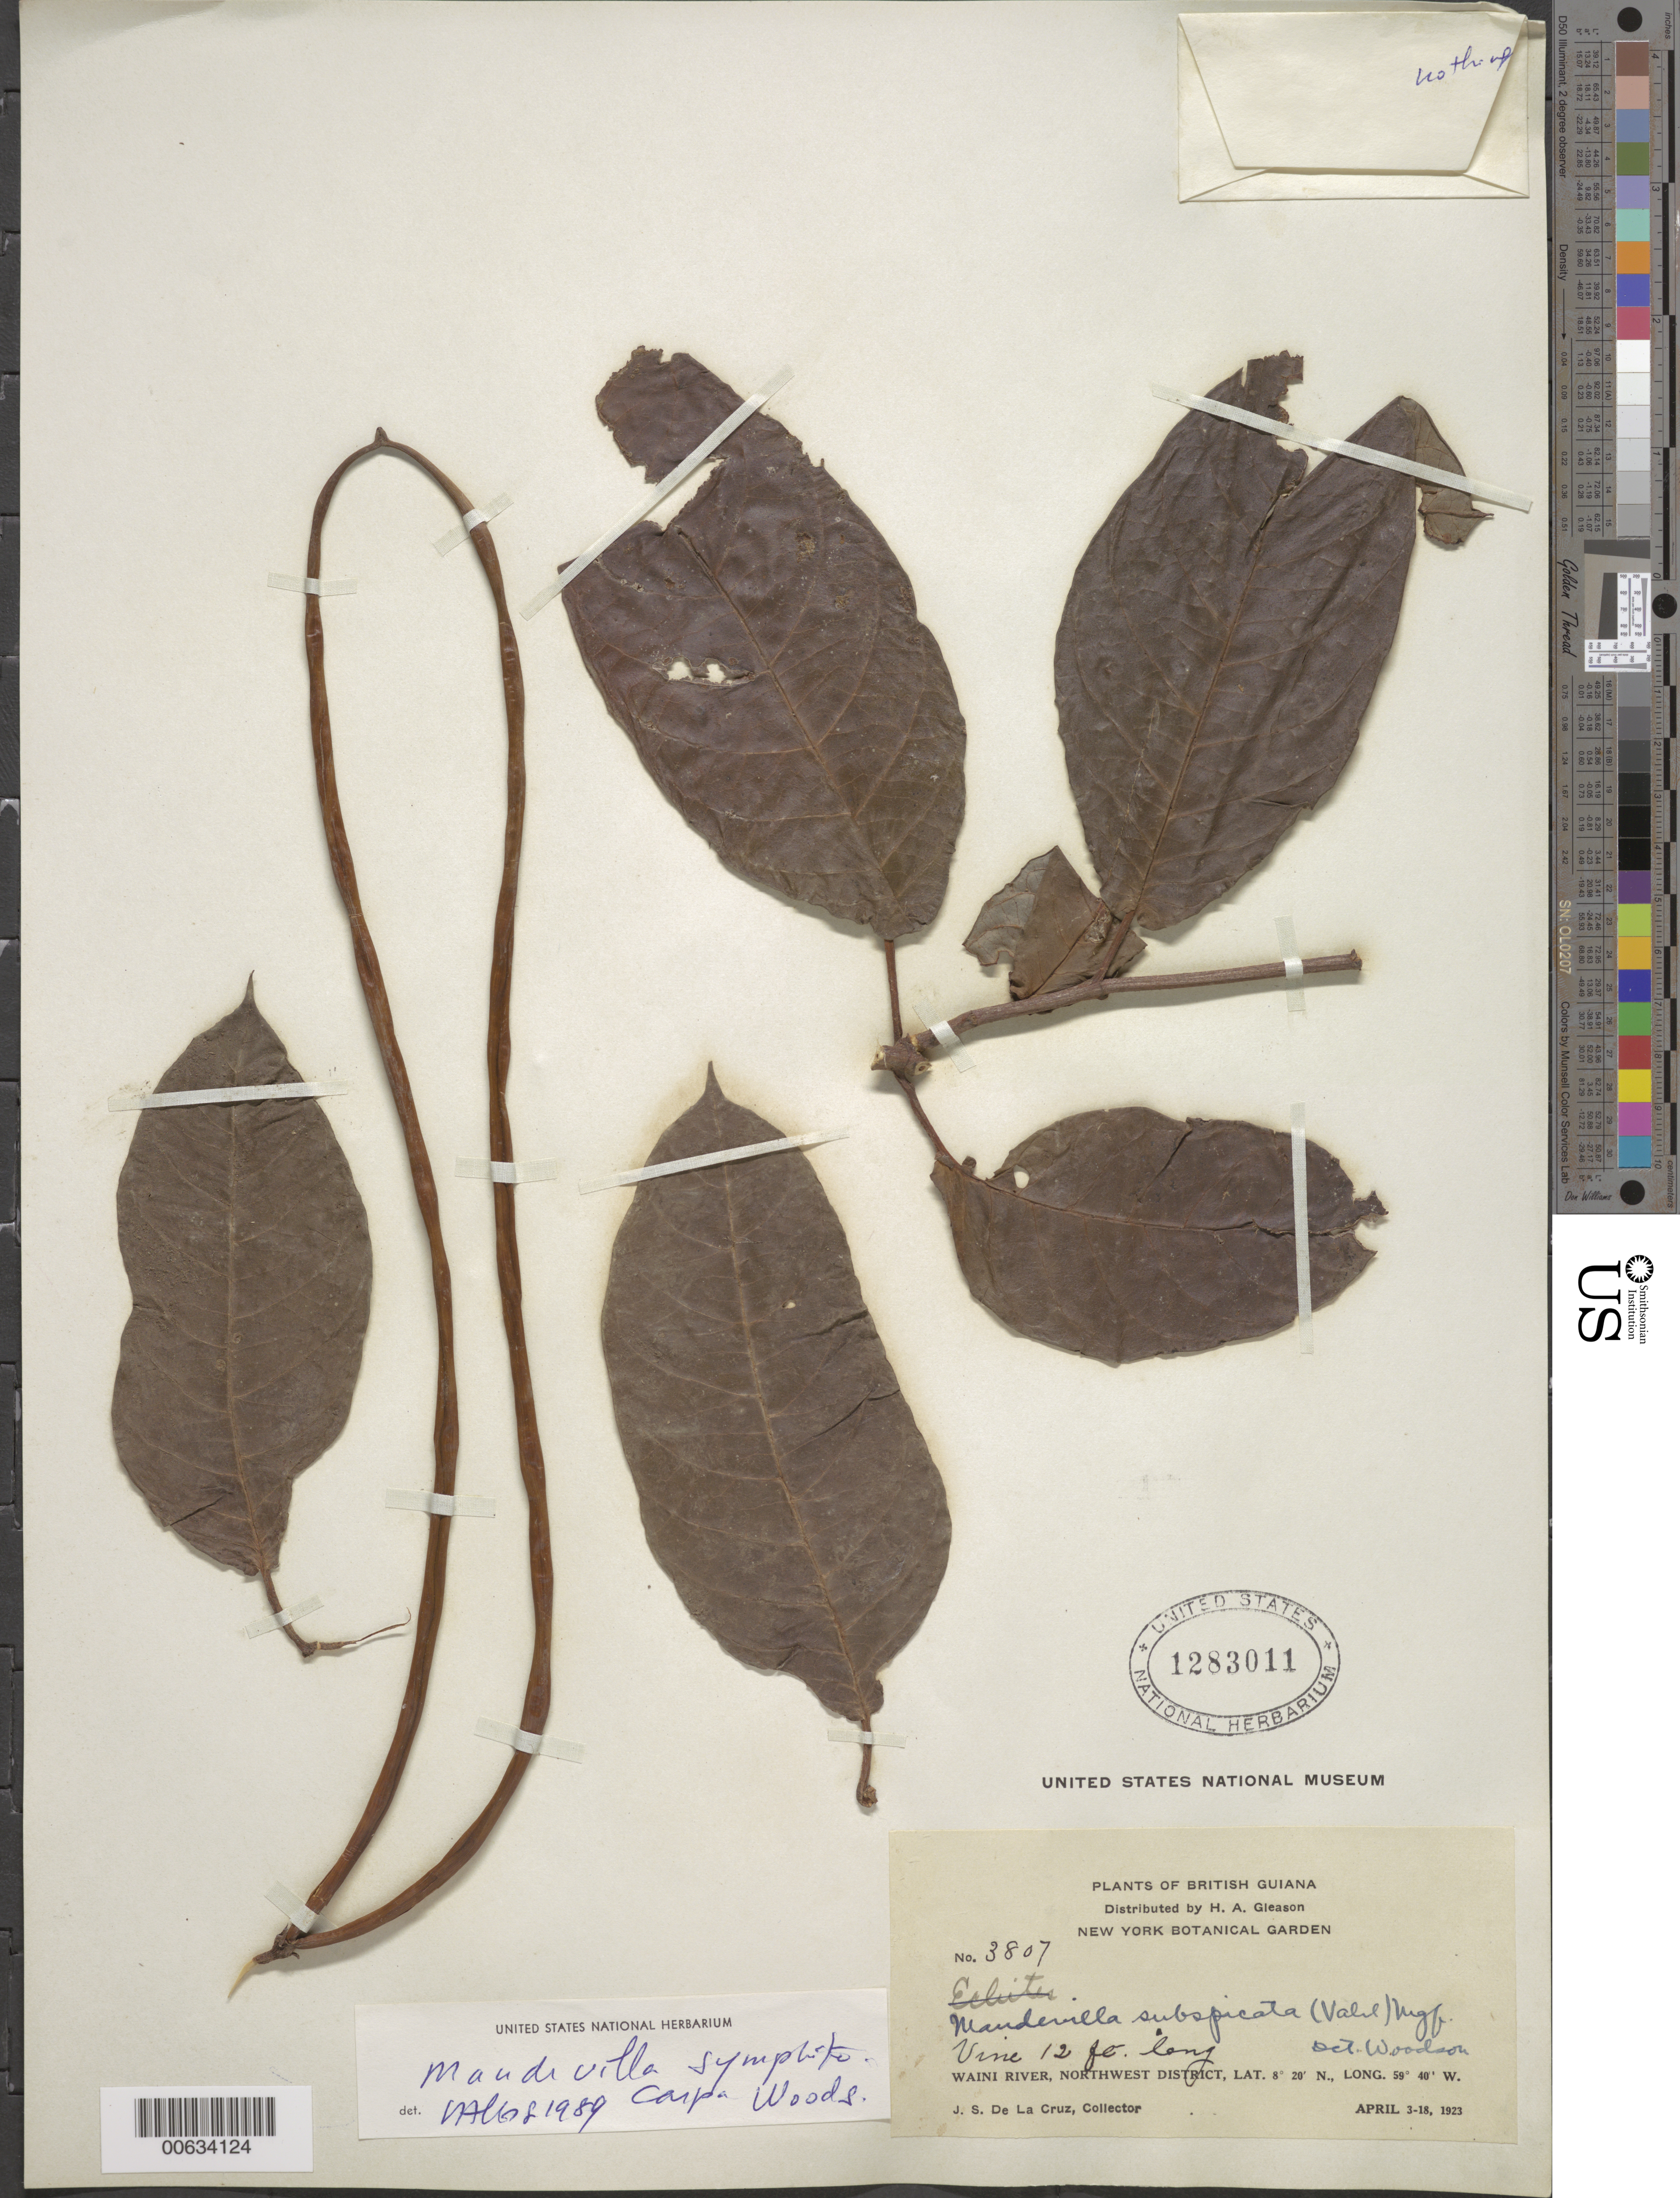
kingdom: Plantae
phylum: Tracheophyta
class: Magnoliopsida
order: Gentianales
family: Apocynaceae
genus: Mandevilla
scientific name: Mandevilla symphitocarpa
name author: (G. Mey.) Woodson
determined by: Allorge, L.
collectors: J. S. de la Cruz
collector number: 3807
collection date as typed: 3-Apr-23 to 18-Apr-23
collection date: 1923-04-03/1923-04-18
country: Guyana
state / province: Barima-Waini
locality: Waini R., NW District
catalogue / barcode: US 1283011